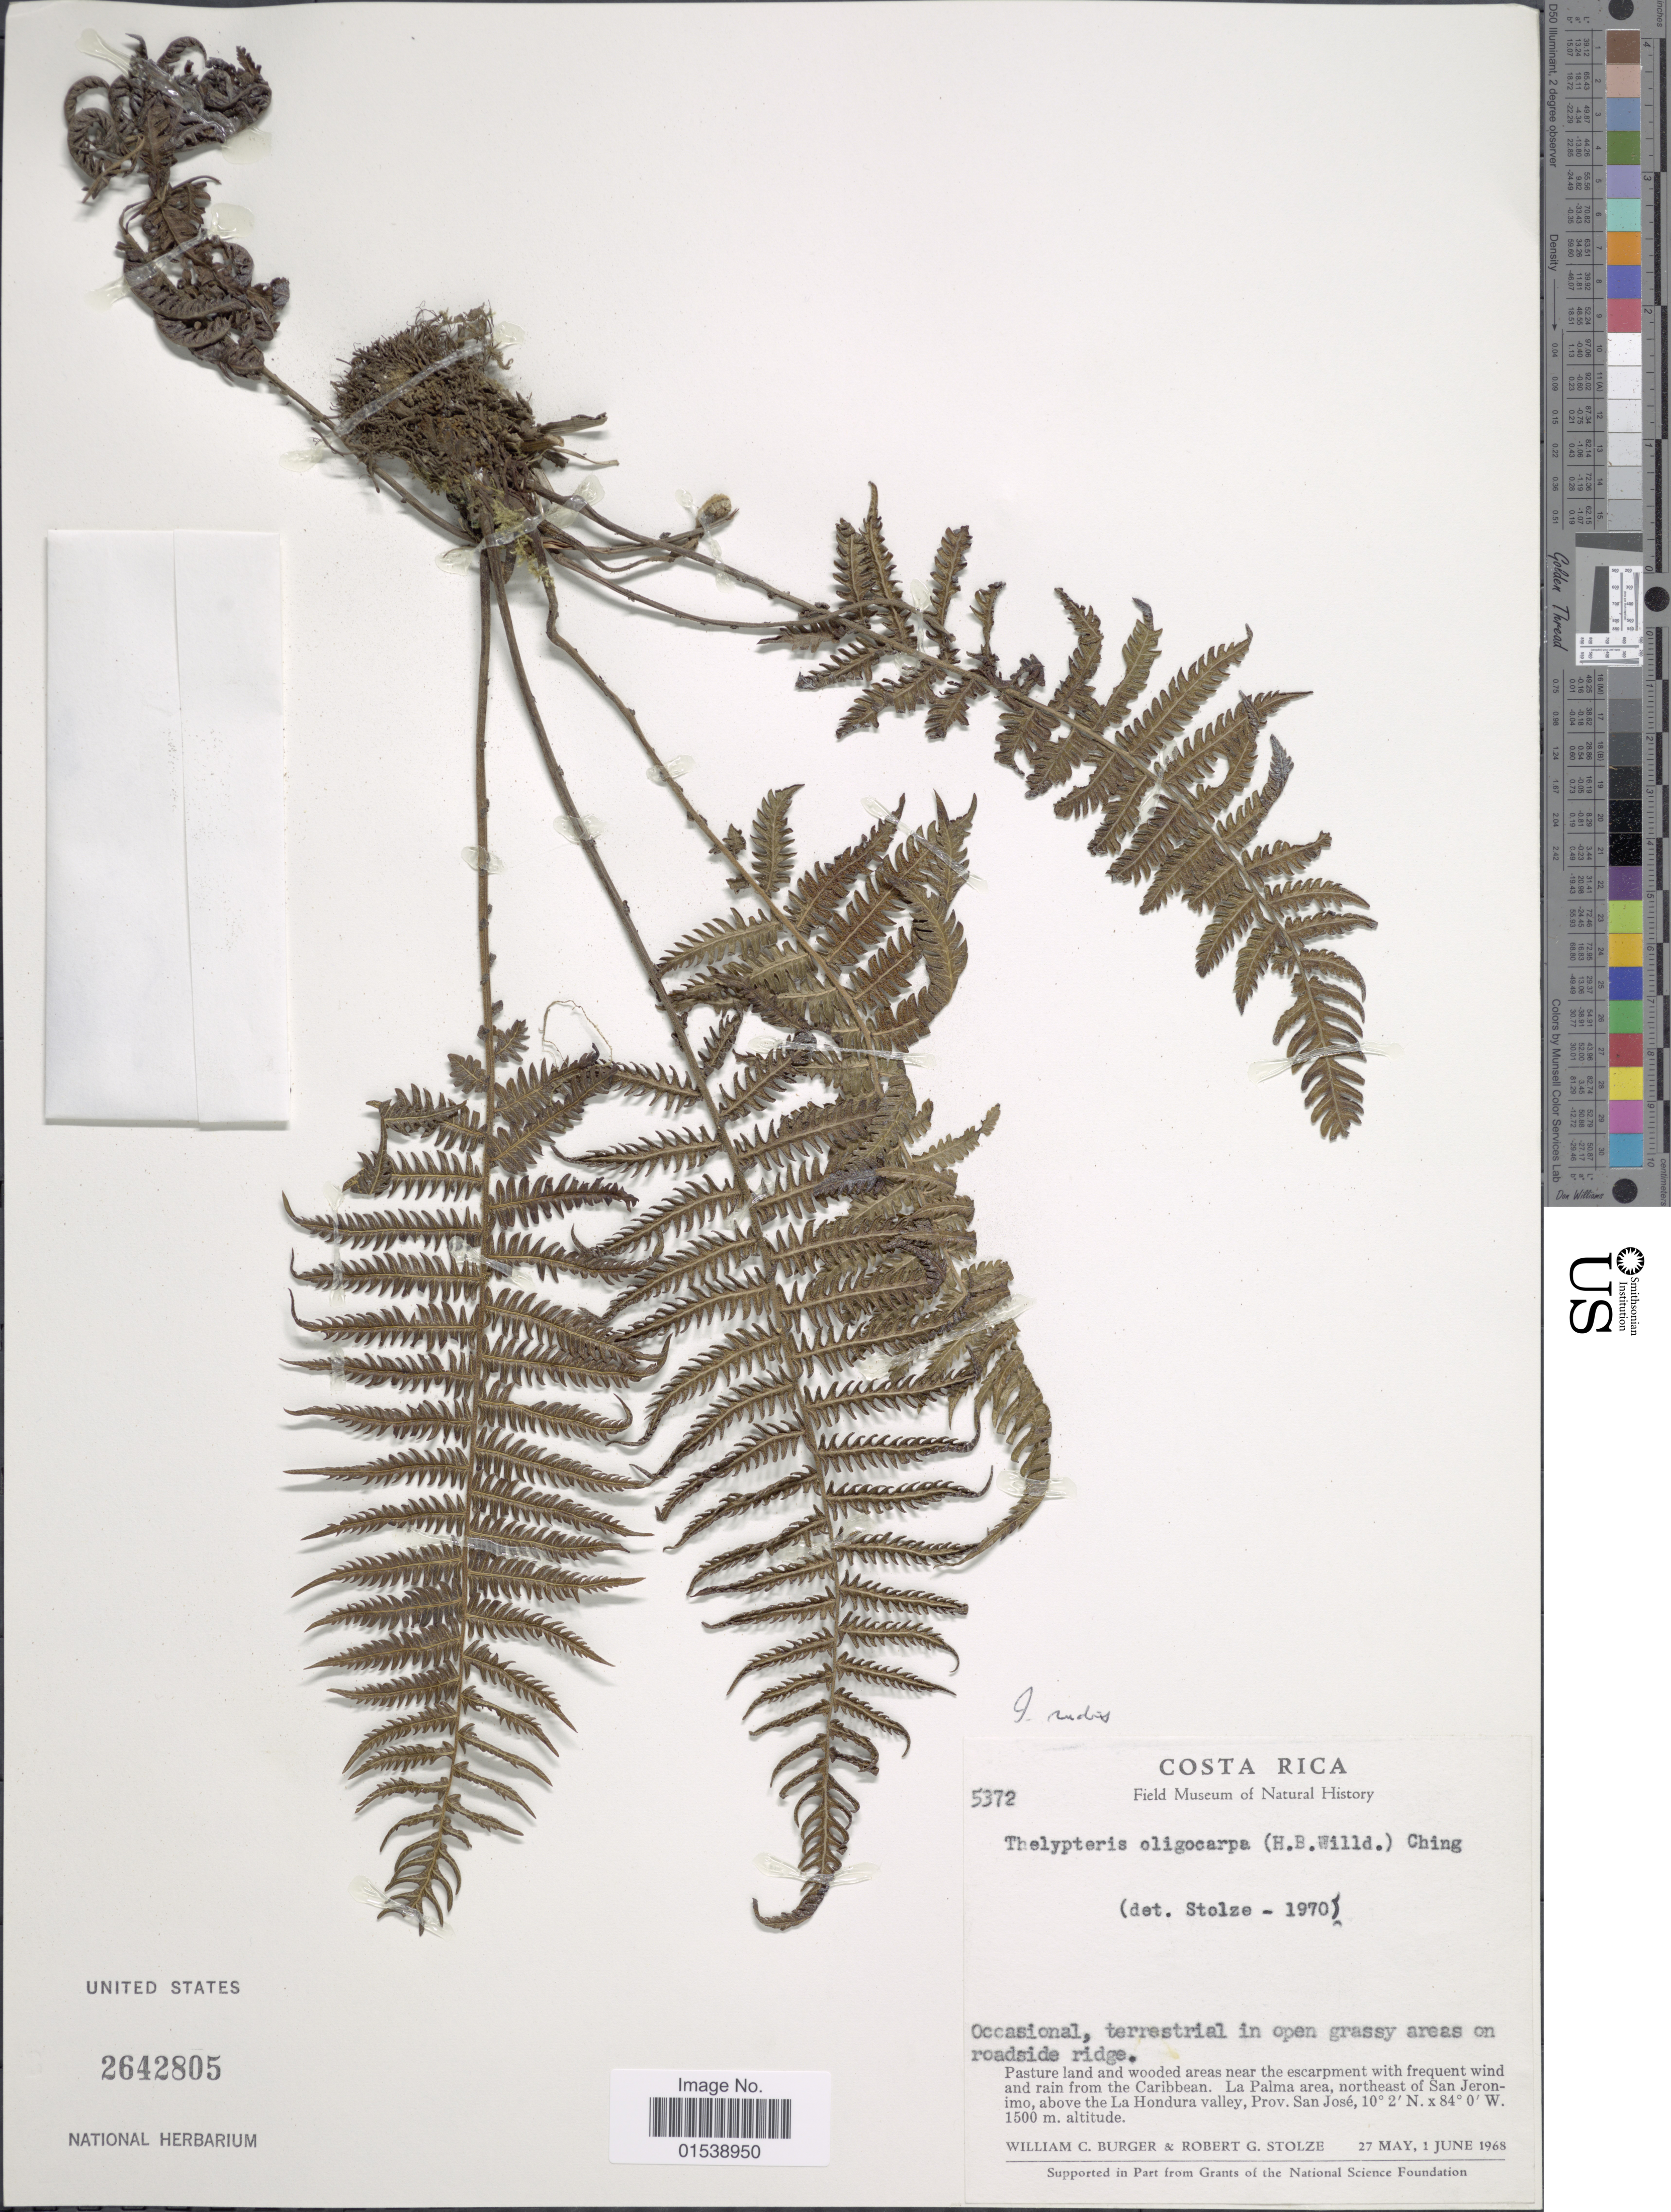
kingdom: Plantae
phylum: Tracheophyta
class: Polypodiopsida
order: Polypodiales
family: Thelypteridaceae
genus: Amauropelta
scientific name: Amauropelta rudis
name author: (Kunze) Pic. Serm.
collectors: W. Burger & R. G. Stolze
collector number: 5372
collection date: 1968-05-27/1968-06-01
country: Costa Rica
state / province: San José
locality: Pasture land and wooded areas near the escarpment with frequent wind and rain from the Caribbean, La Palma area, northeast of San Jeronimo, above the La Hondura valley, Prov. San Jose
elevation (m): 1500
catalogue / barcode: US 2642805